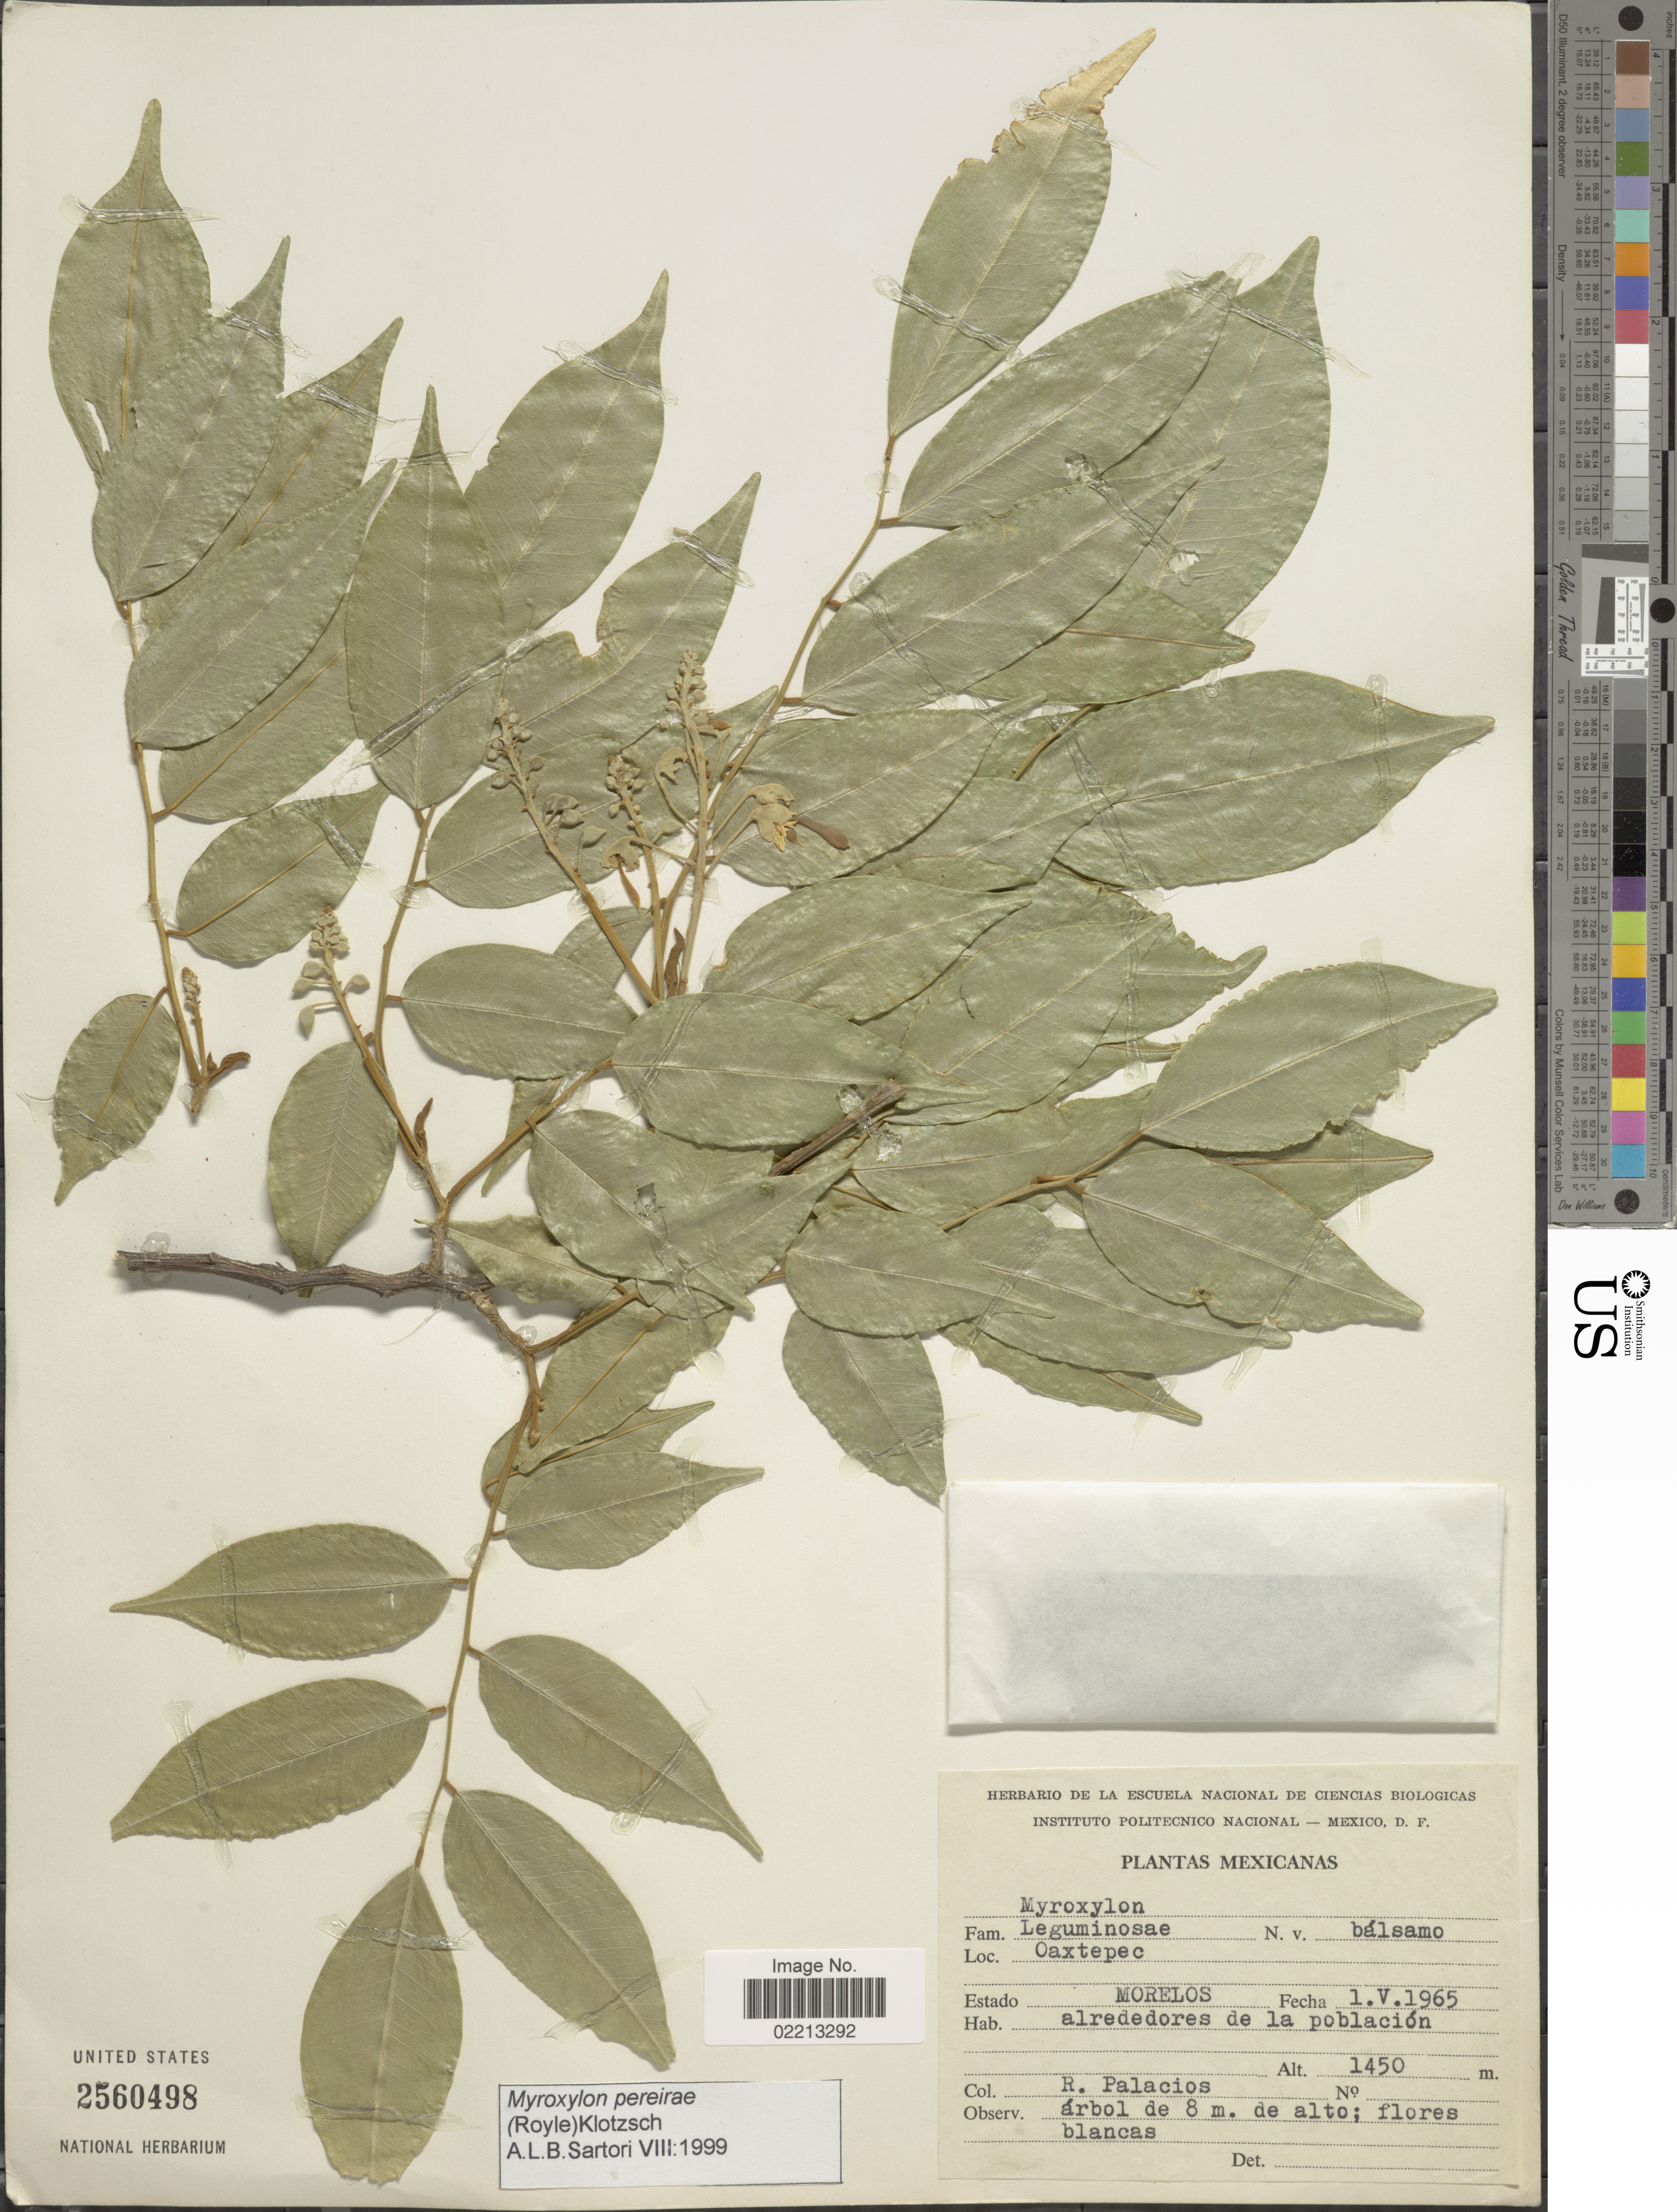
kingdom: Plantae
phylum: Tracheophyta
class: Magnoliopsida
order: Fabales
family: Fabaceae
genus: Myroxylon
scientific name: Myroxylon pereirae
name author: (Royle) Klotzsch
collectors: R. Palacios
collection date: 1965-05-01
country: Mexico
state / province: Morelos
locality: Oaxtepec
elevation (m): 1450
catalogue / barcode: US 2560498